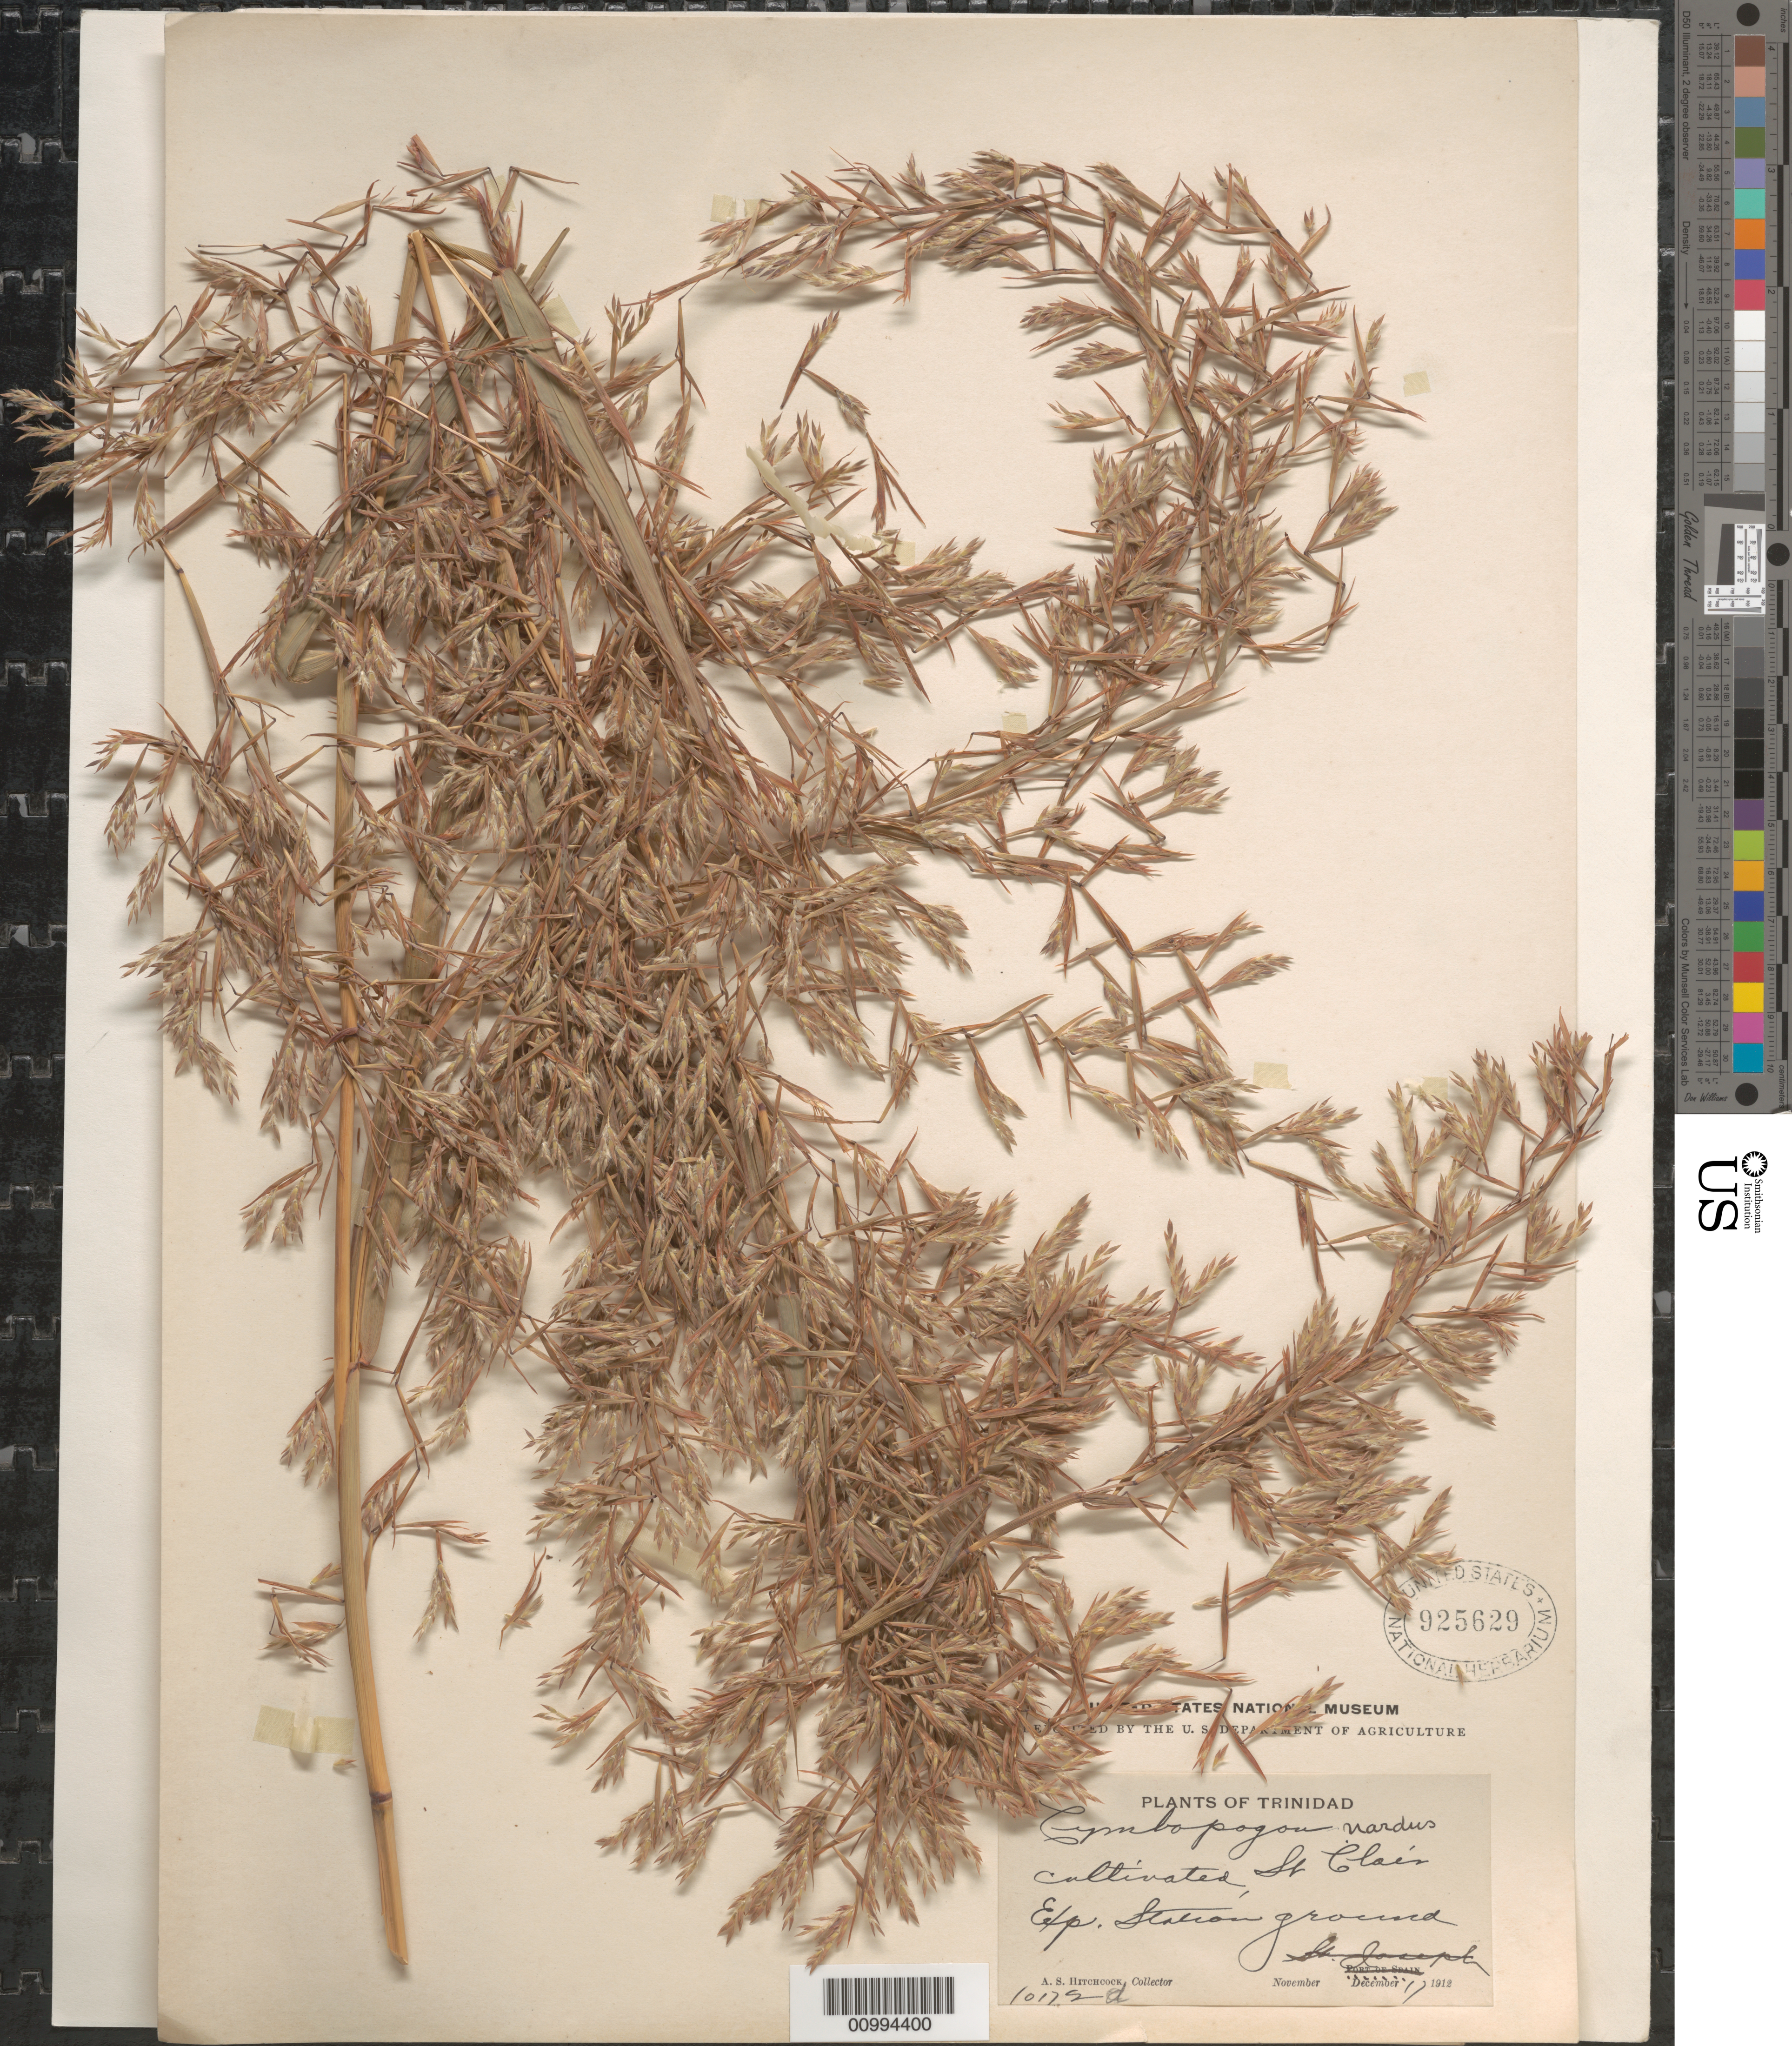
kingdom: Plantae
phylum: Tracheophyta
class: Liliopsida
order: Poales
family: Poaceae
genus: Cymbopogon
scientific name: Cymbopogon nardus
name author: (L.) Rendle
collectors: A. S. Hitchcock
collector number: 10172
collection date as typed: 17 Dec 1912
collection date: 1912-12-17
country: Trinidad and Tobago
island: Trinidad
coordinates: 0 N, 0 E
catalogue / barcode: US 925629